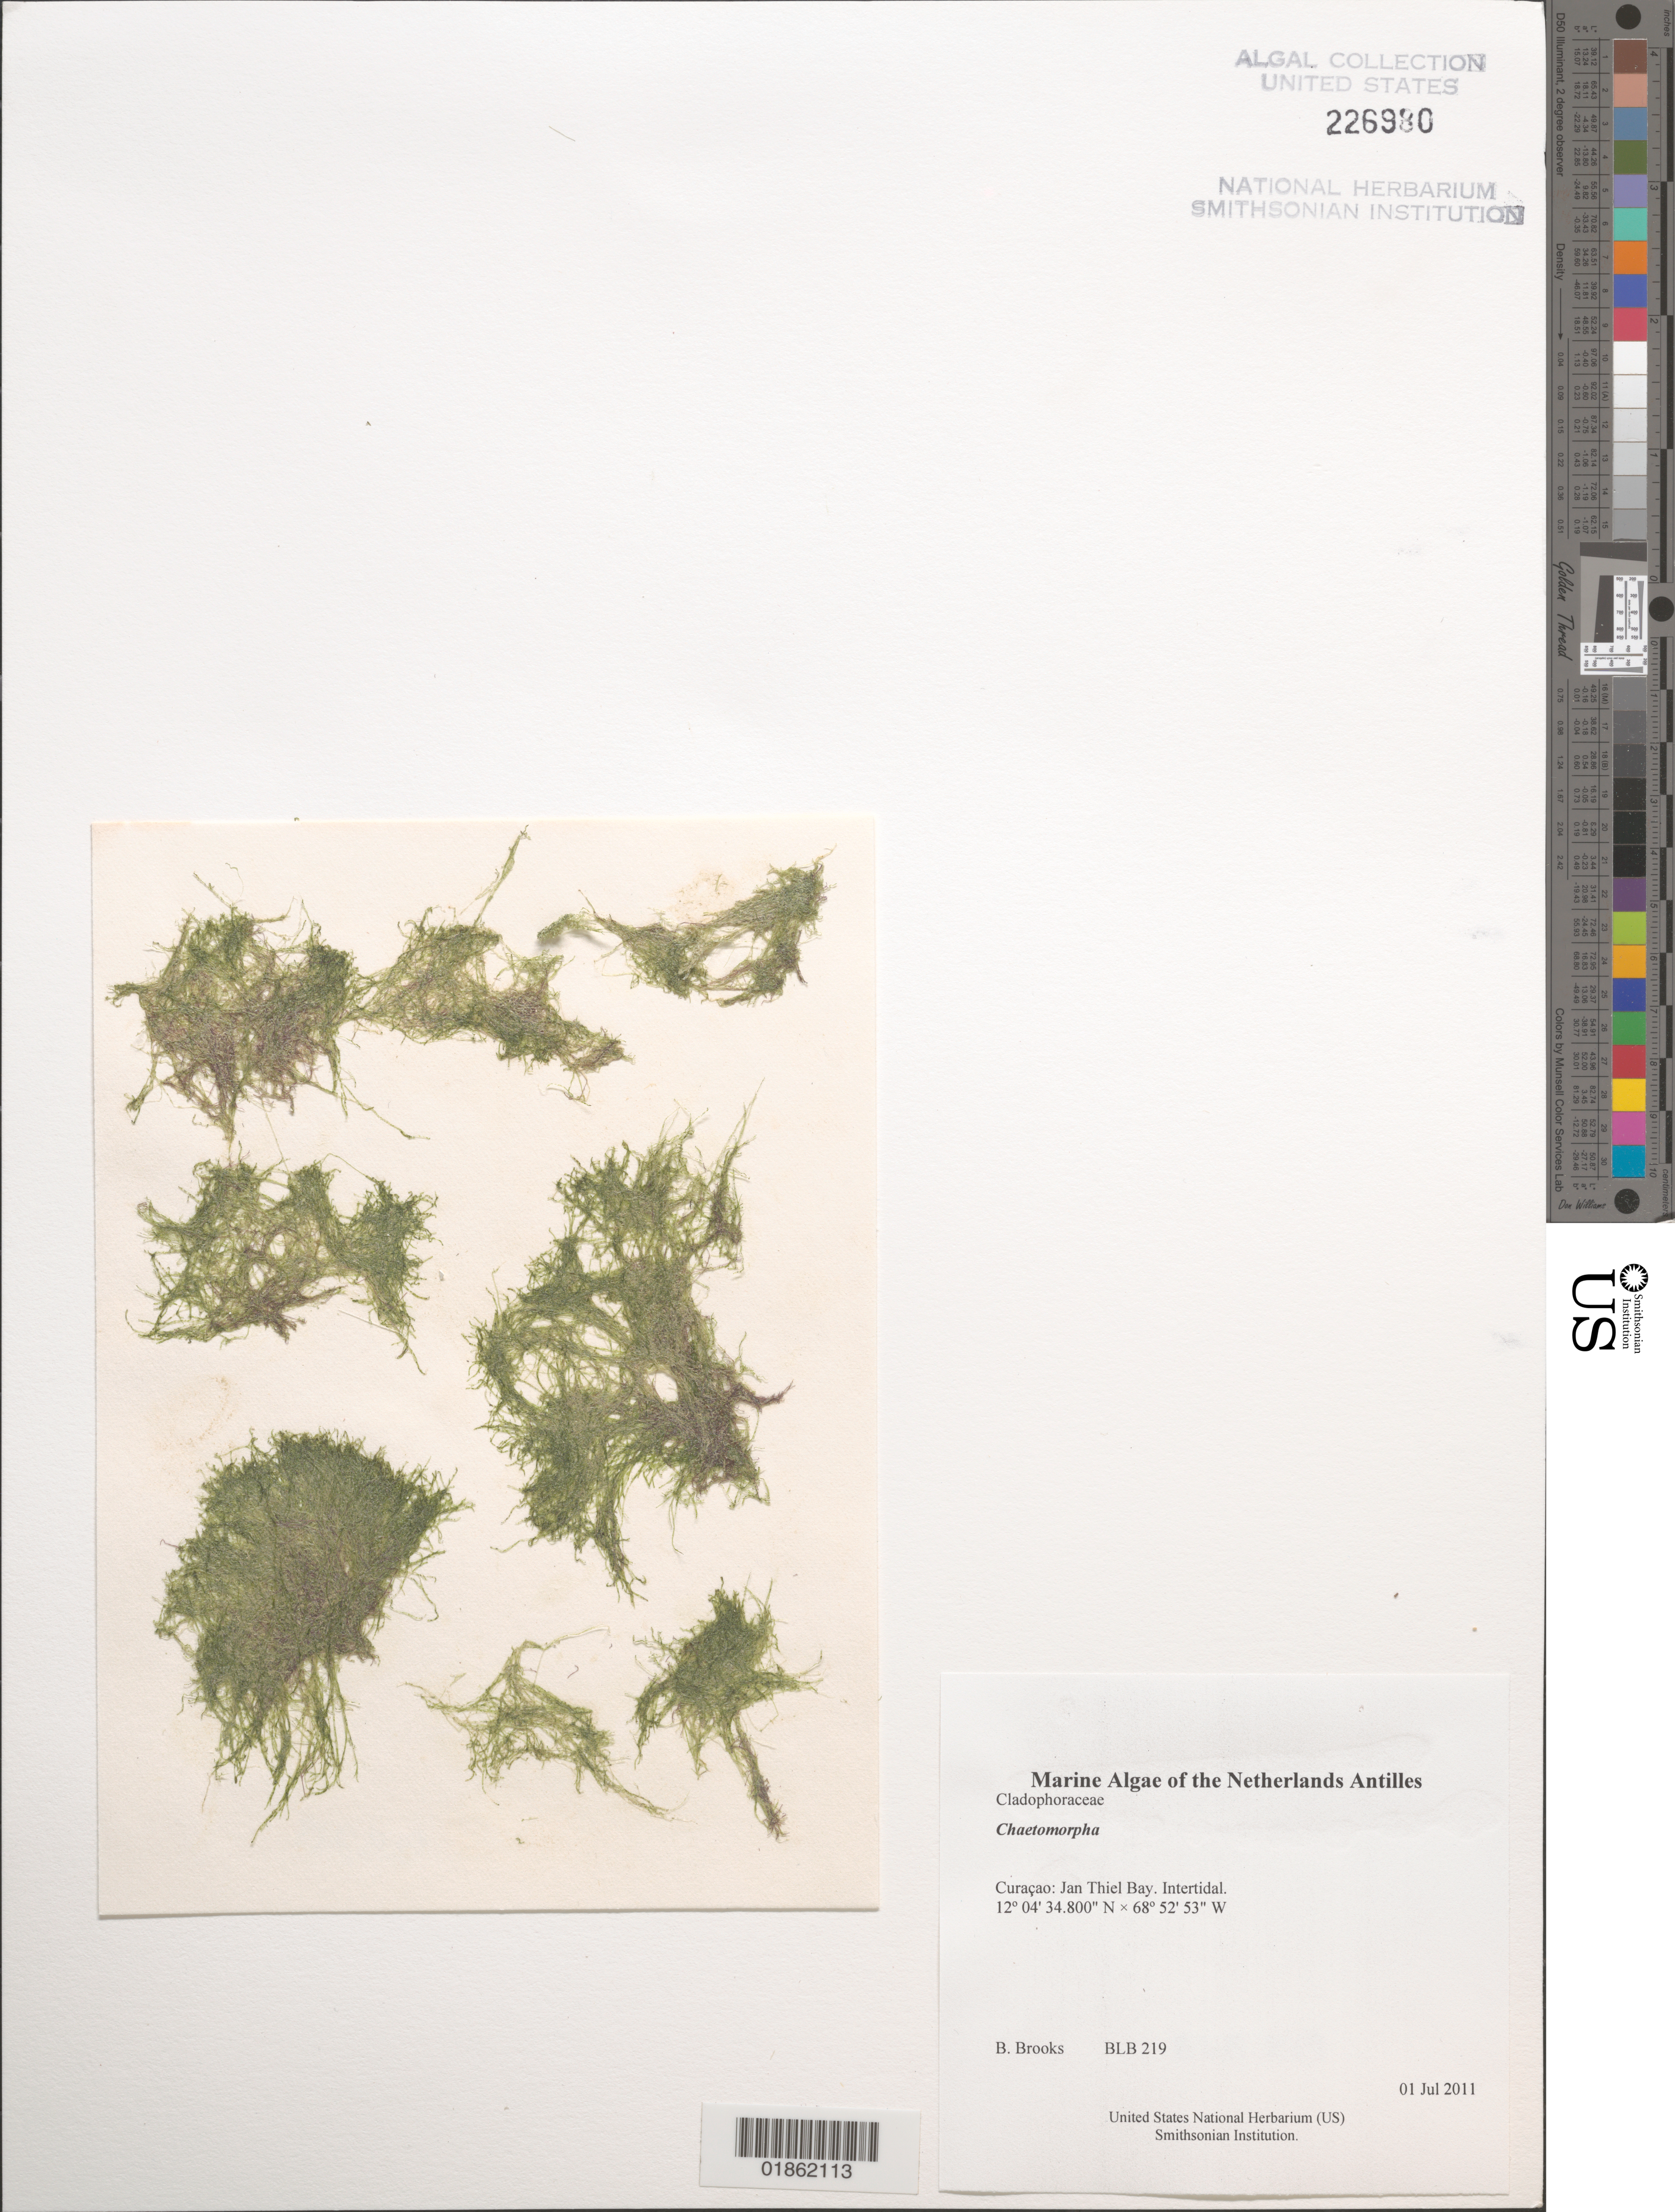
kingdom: Plantae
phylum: Chlorophyta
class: Ulvophyceae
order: Cladophorales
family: Cladophoraceae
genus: Chaetomorpha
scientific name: Chaetomorpha sp.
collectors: B. Brooks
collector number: BLB 219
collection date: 2011-07-01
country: Curaçao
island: Curaçao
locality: Jan Thiel Bay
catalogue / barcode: US 226980